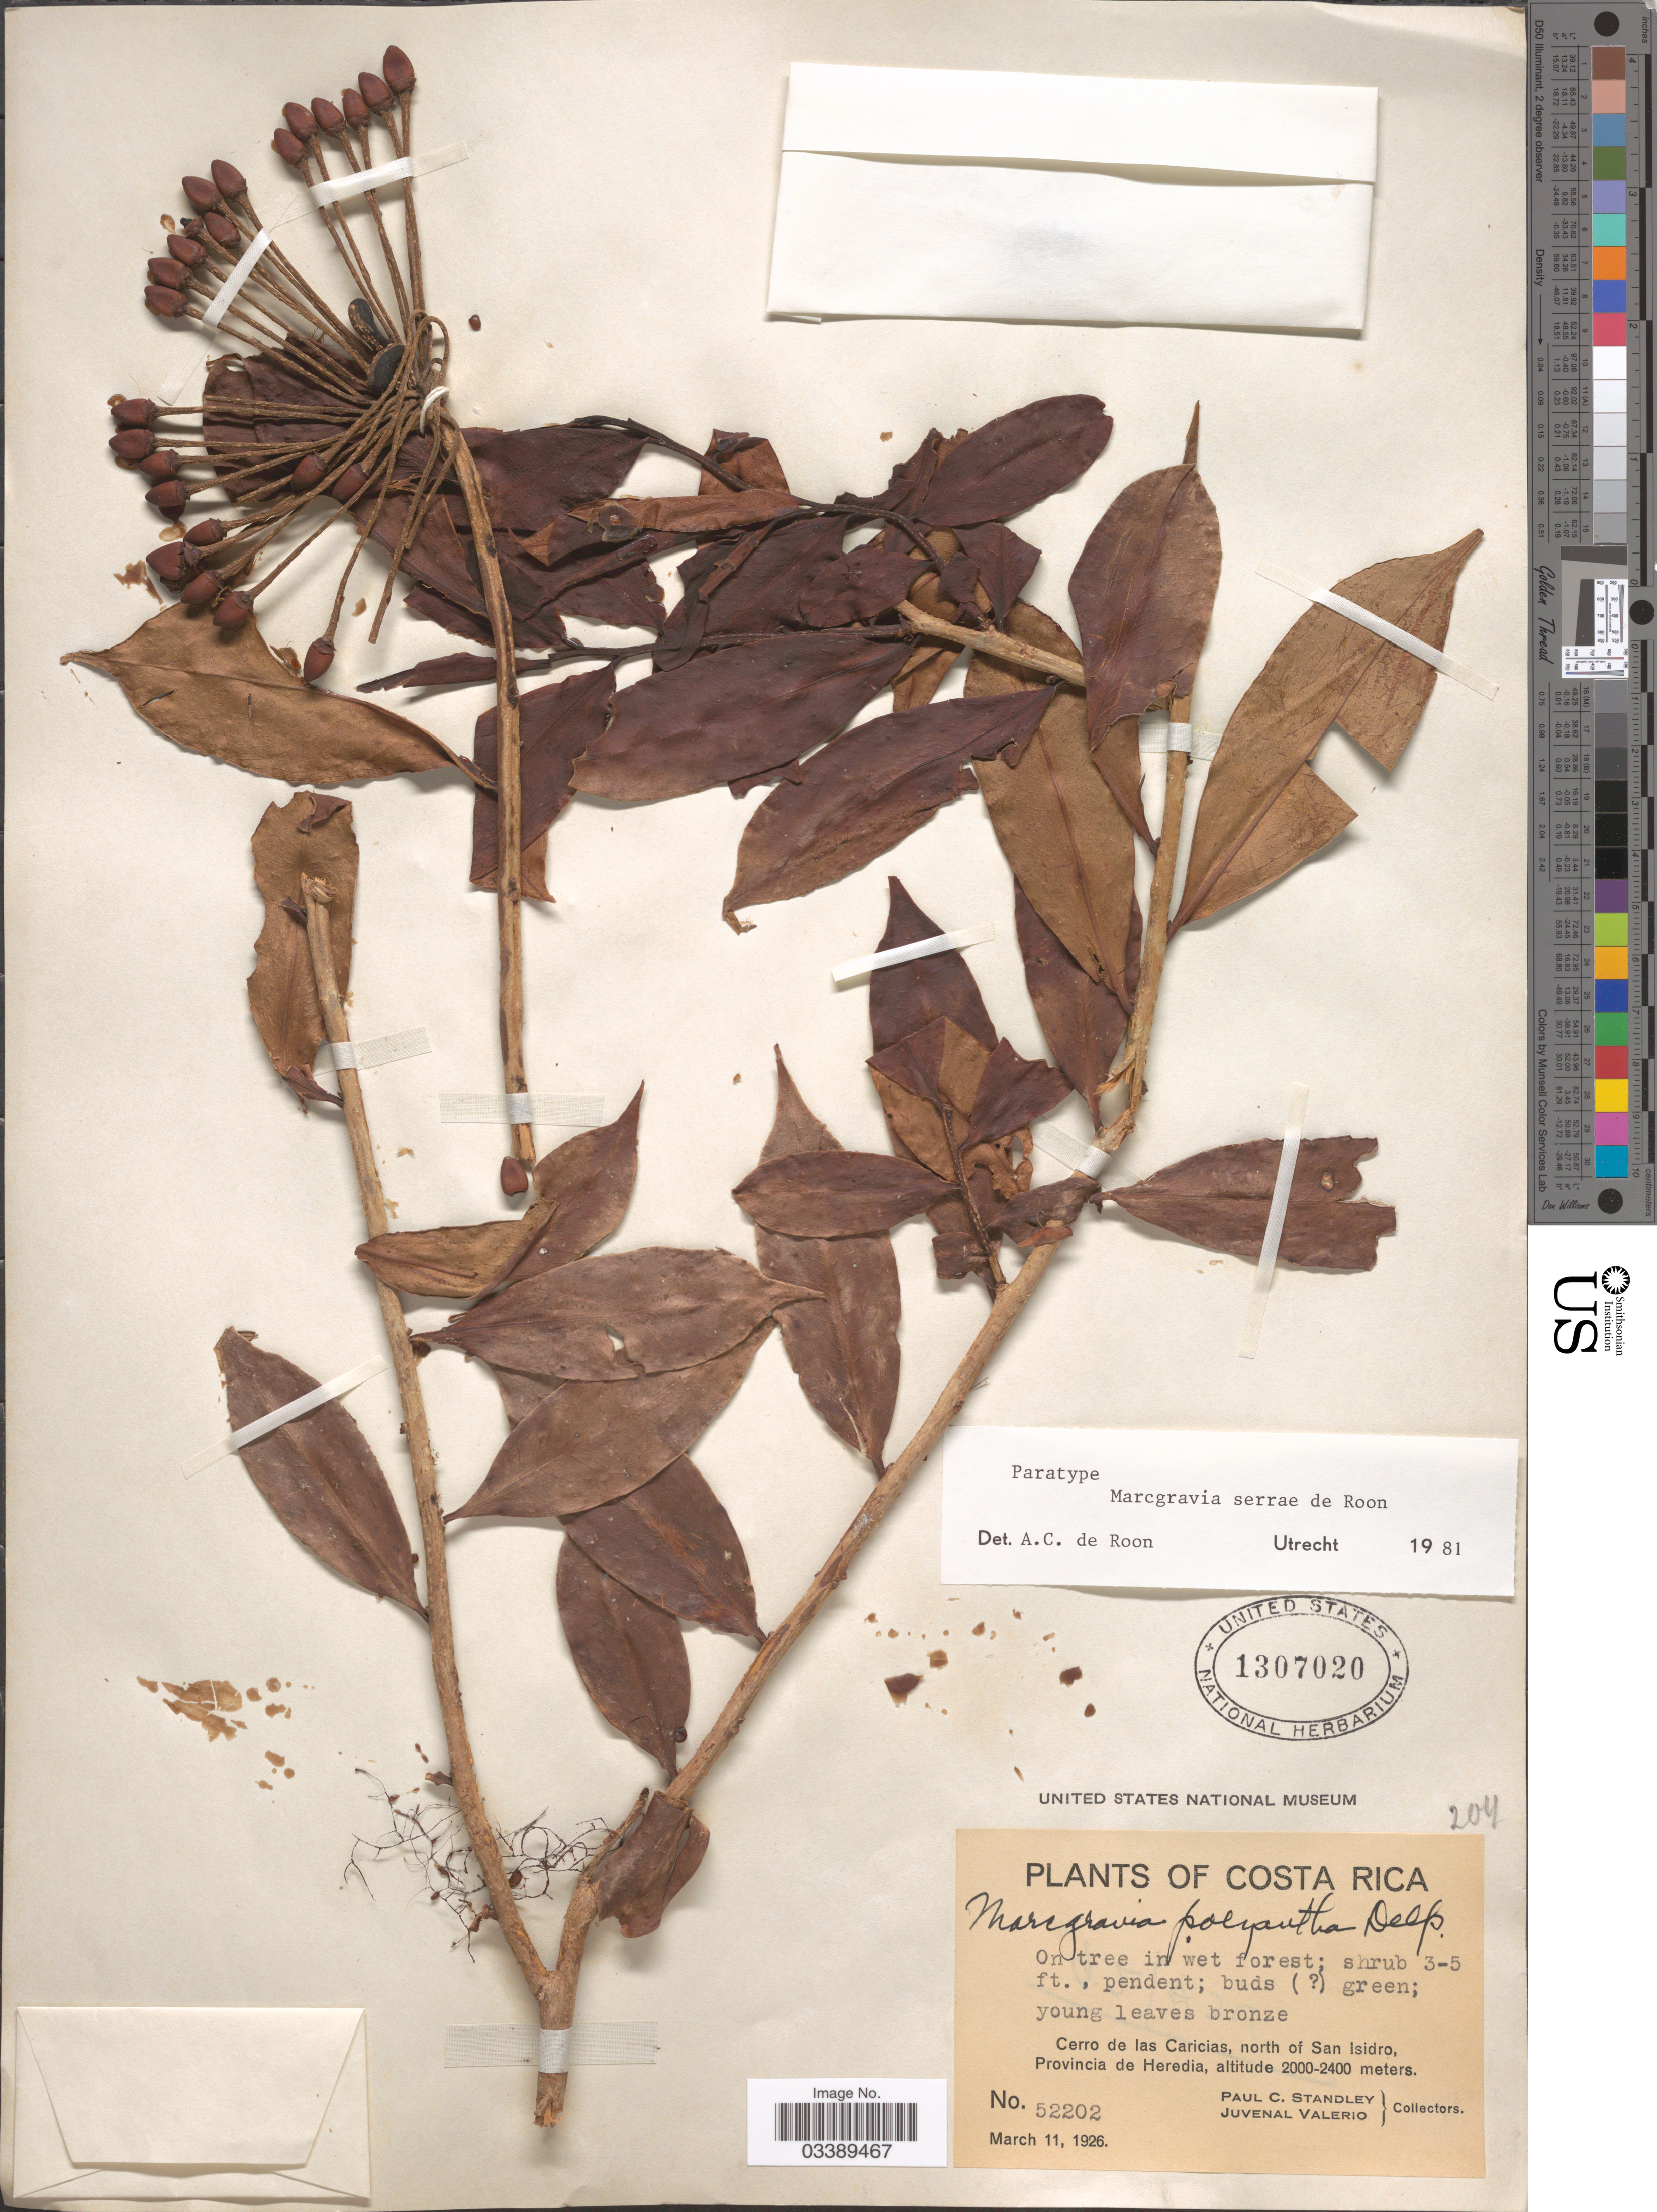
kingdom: Plantae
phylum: Tracheophyta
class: Magnoliopsida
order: Ericales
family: Marcgraviaceae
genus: Marcgravia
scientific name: Marcgravia serrae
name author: de Roon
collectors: P. C. Standley & J. Valerio R.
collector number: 52202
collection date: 1926-03-11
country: Costa Rica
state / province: Heredia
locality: Cerro de las Caricias, north of San Isidro.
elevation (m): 2000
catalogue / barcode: US 1307020